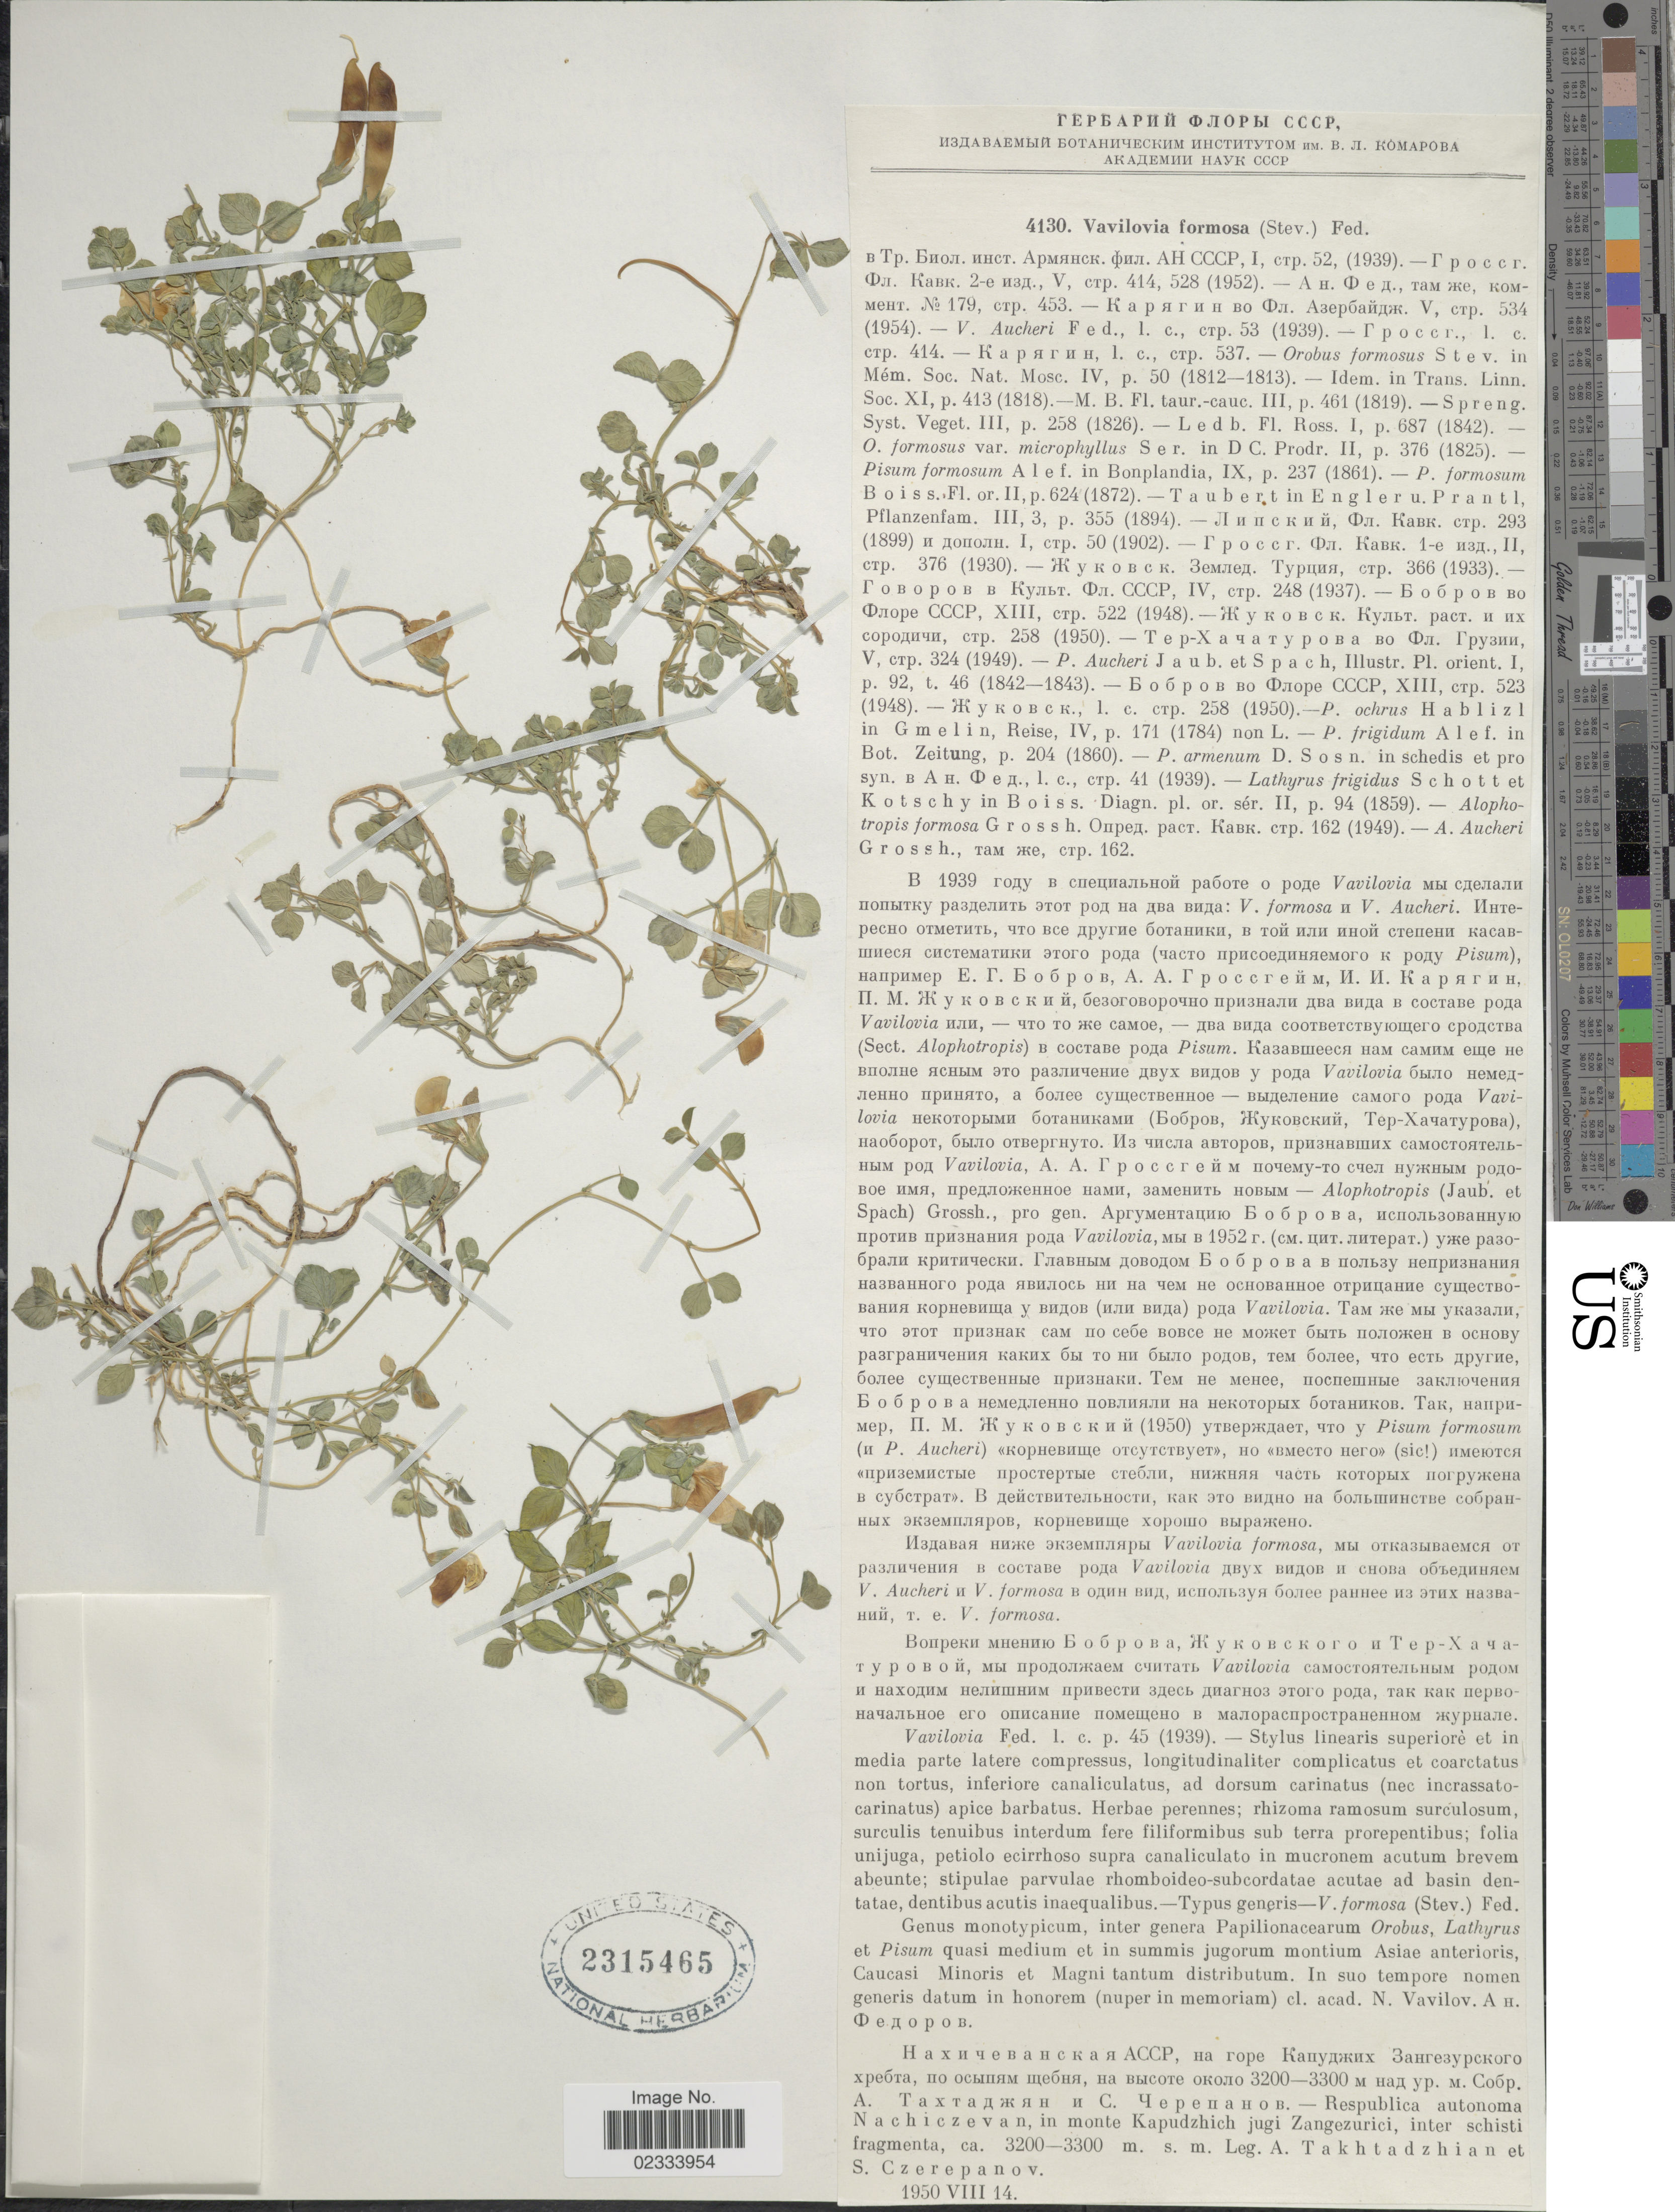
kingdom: Plantae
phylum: Tracheophyta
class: Magnoliopsida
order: Fabales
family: Fabaceae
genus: Vavilovia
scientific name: Vavilovia formosa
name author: (Steven) Al. Fed.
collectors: A. L. Takhtajan & S. Czerepanov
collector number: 4130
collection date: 1950-08-14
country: Azerbaijan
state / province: Nakhchivan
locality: Respublica autonoma Nachiczevan, in monte Kapudzhich jugi Zangezurici, inter schisti fragmenta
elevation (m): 3200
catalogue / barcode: US 2315465